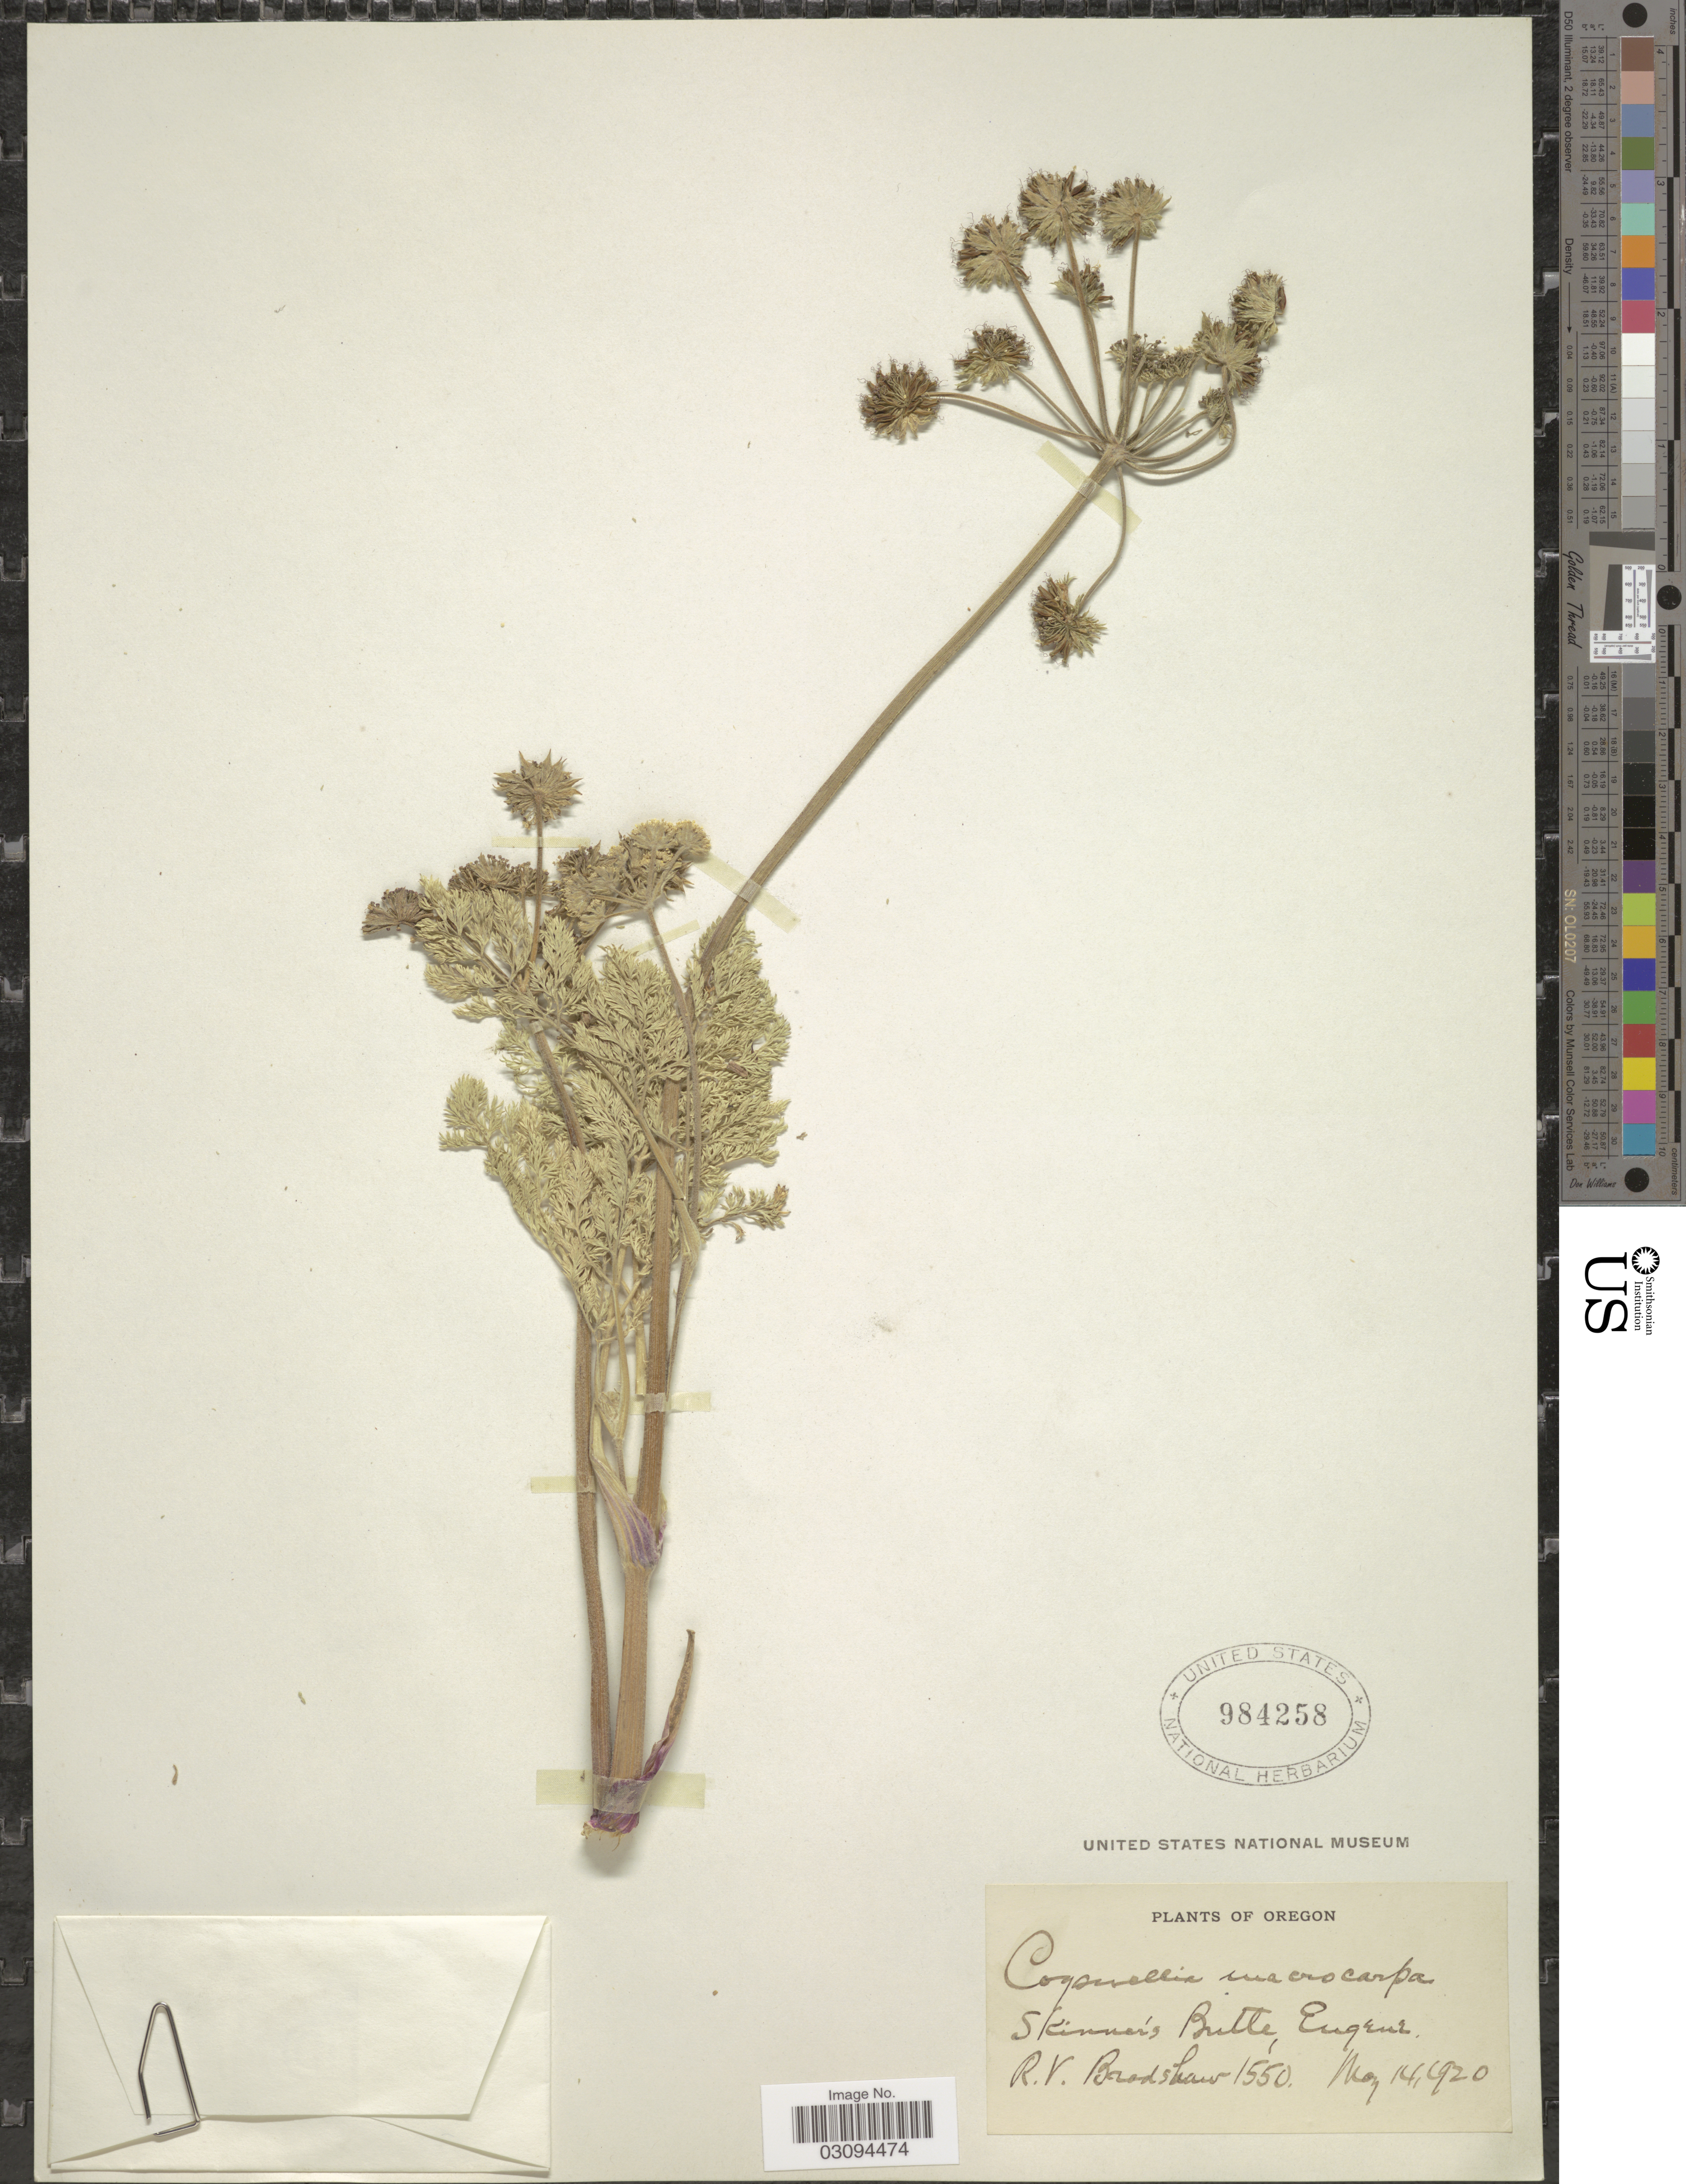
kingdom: Plantae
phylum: Tracheophyta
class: Magnoliopsida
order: Apiales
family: Apiaceae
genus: Lomatium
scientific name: Lomatium macrocarpum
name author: (Hook. et al.) J.M. Coult. & Rose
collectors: R. Bradshaw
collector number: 1550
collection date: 1920-05-14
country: United States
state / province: Oregon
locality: Skinner's Butte, Eugene.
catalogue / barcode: US 984258